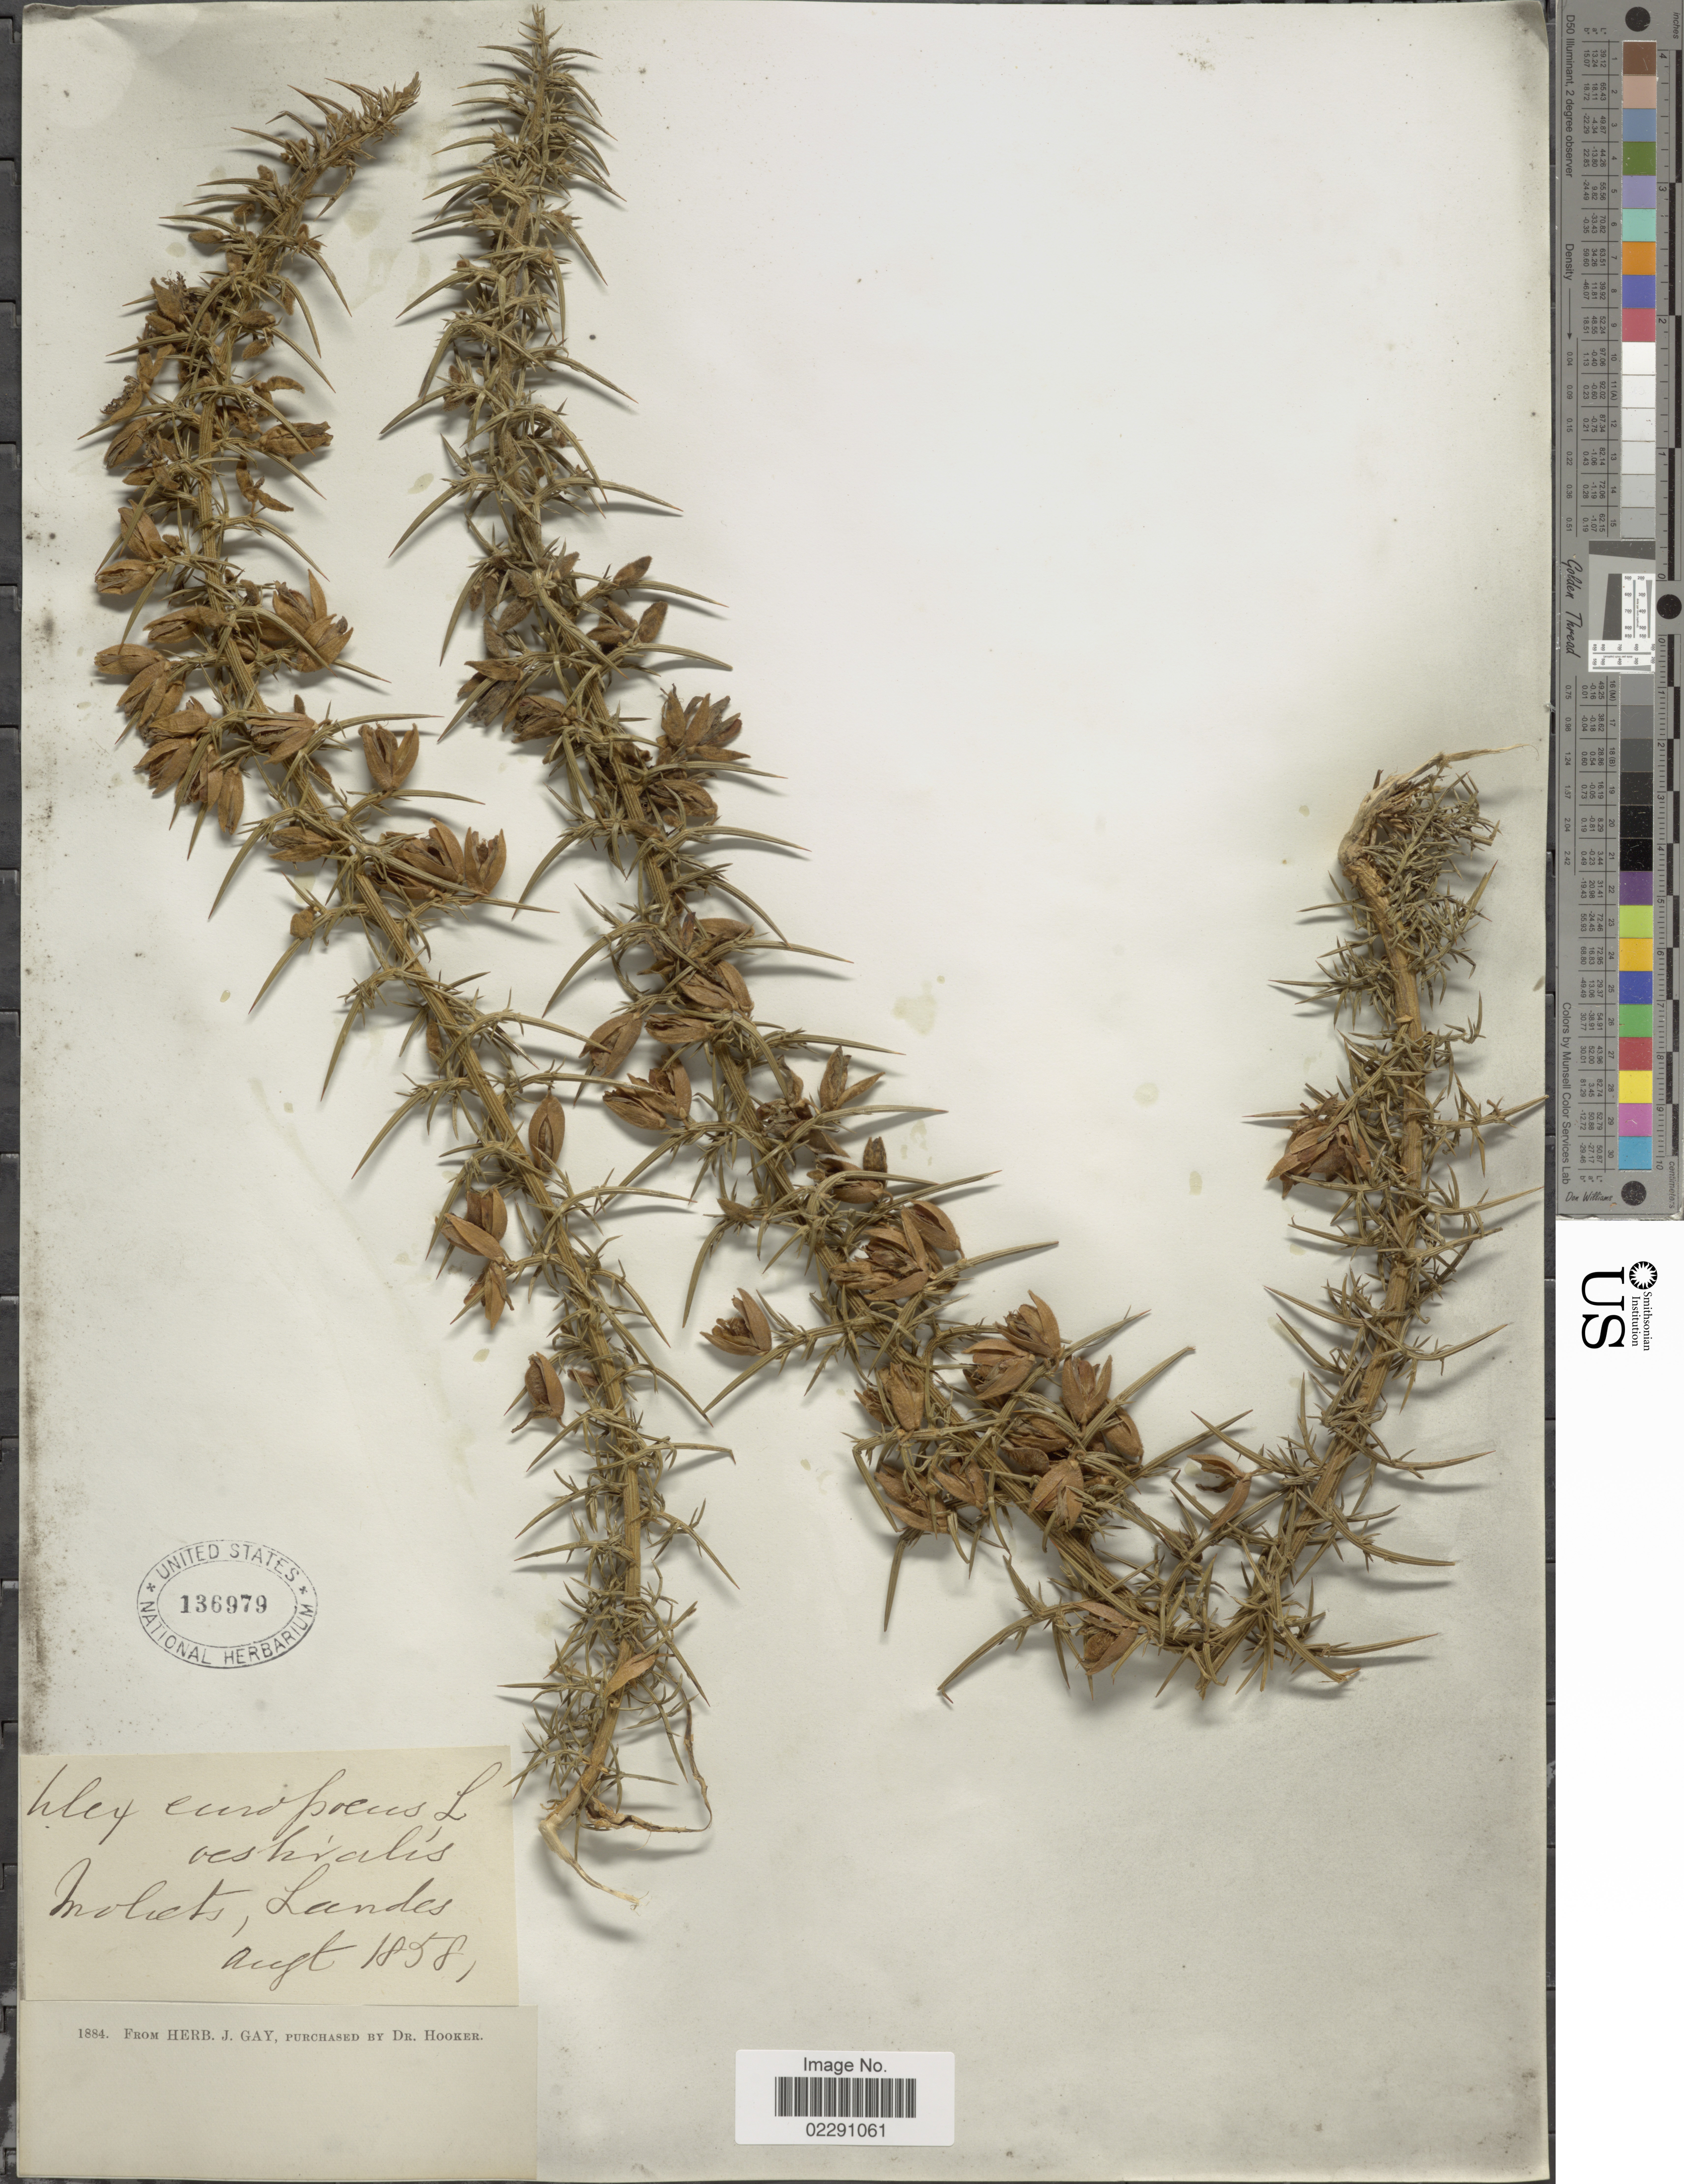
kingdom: Plantae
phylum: Tracheophyta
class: Magnoliopsida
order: Fabales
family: Fabaceae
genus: Ulex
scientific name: Ulex europaeus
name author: L.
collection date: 1858-08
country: France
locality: Moliets [interpreted], Landes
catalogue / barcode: US 136979